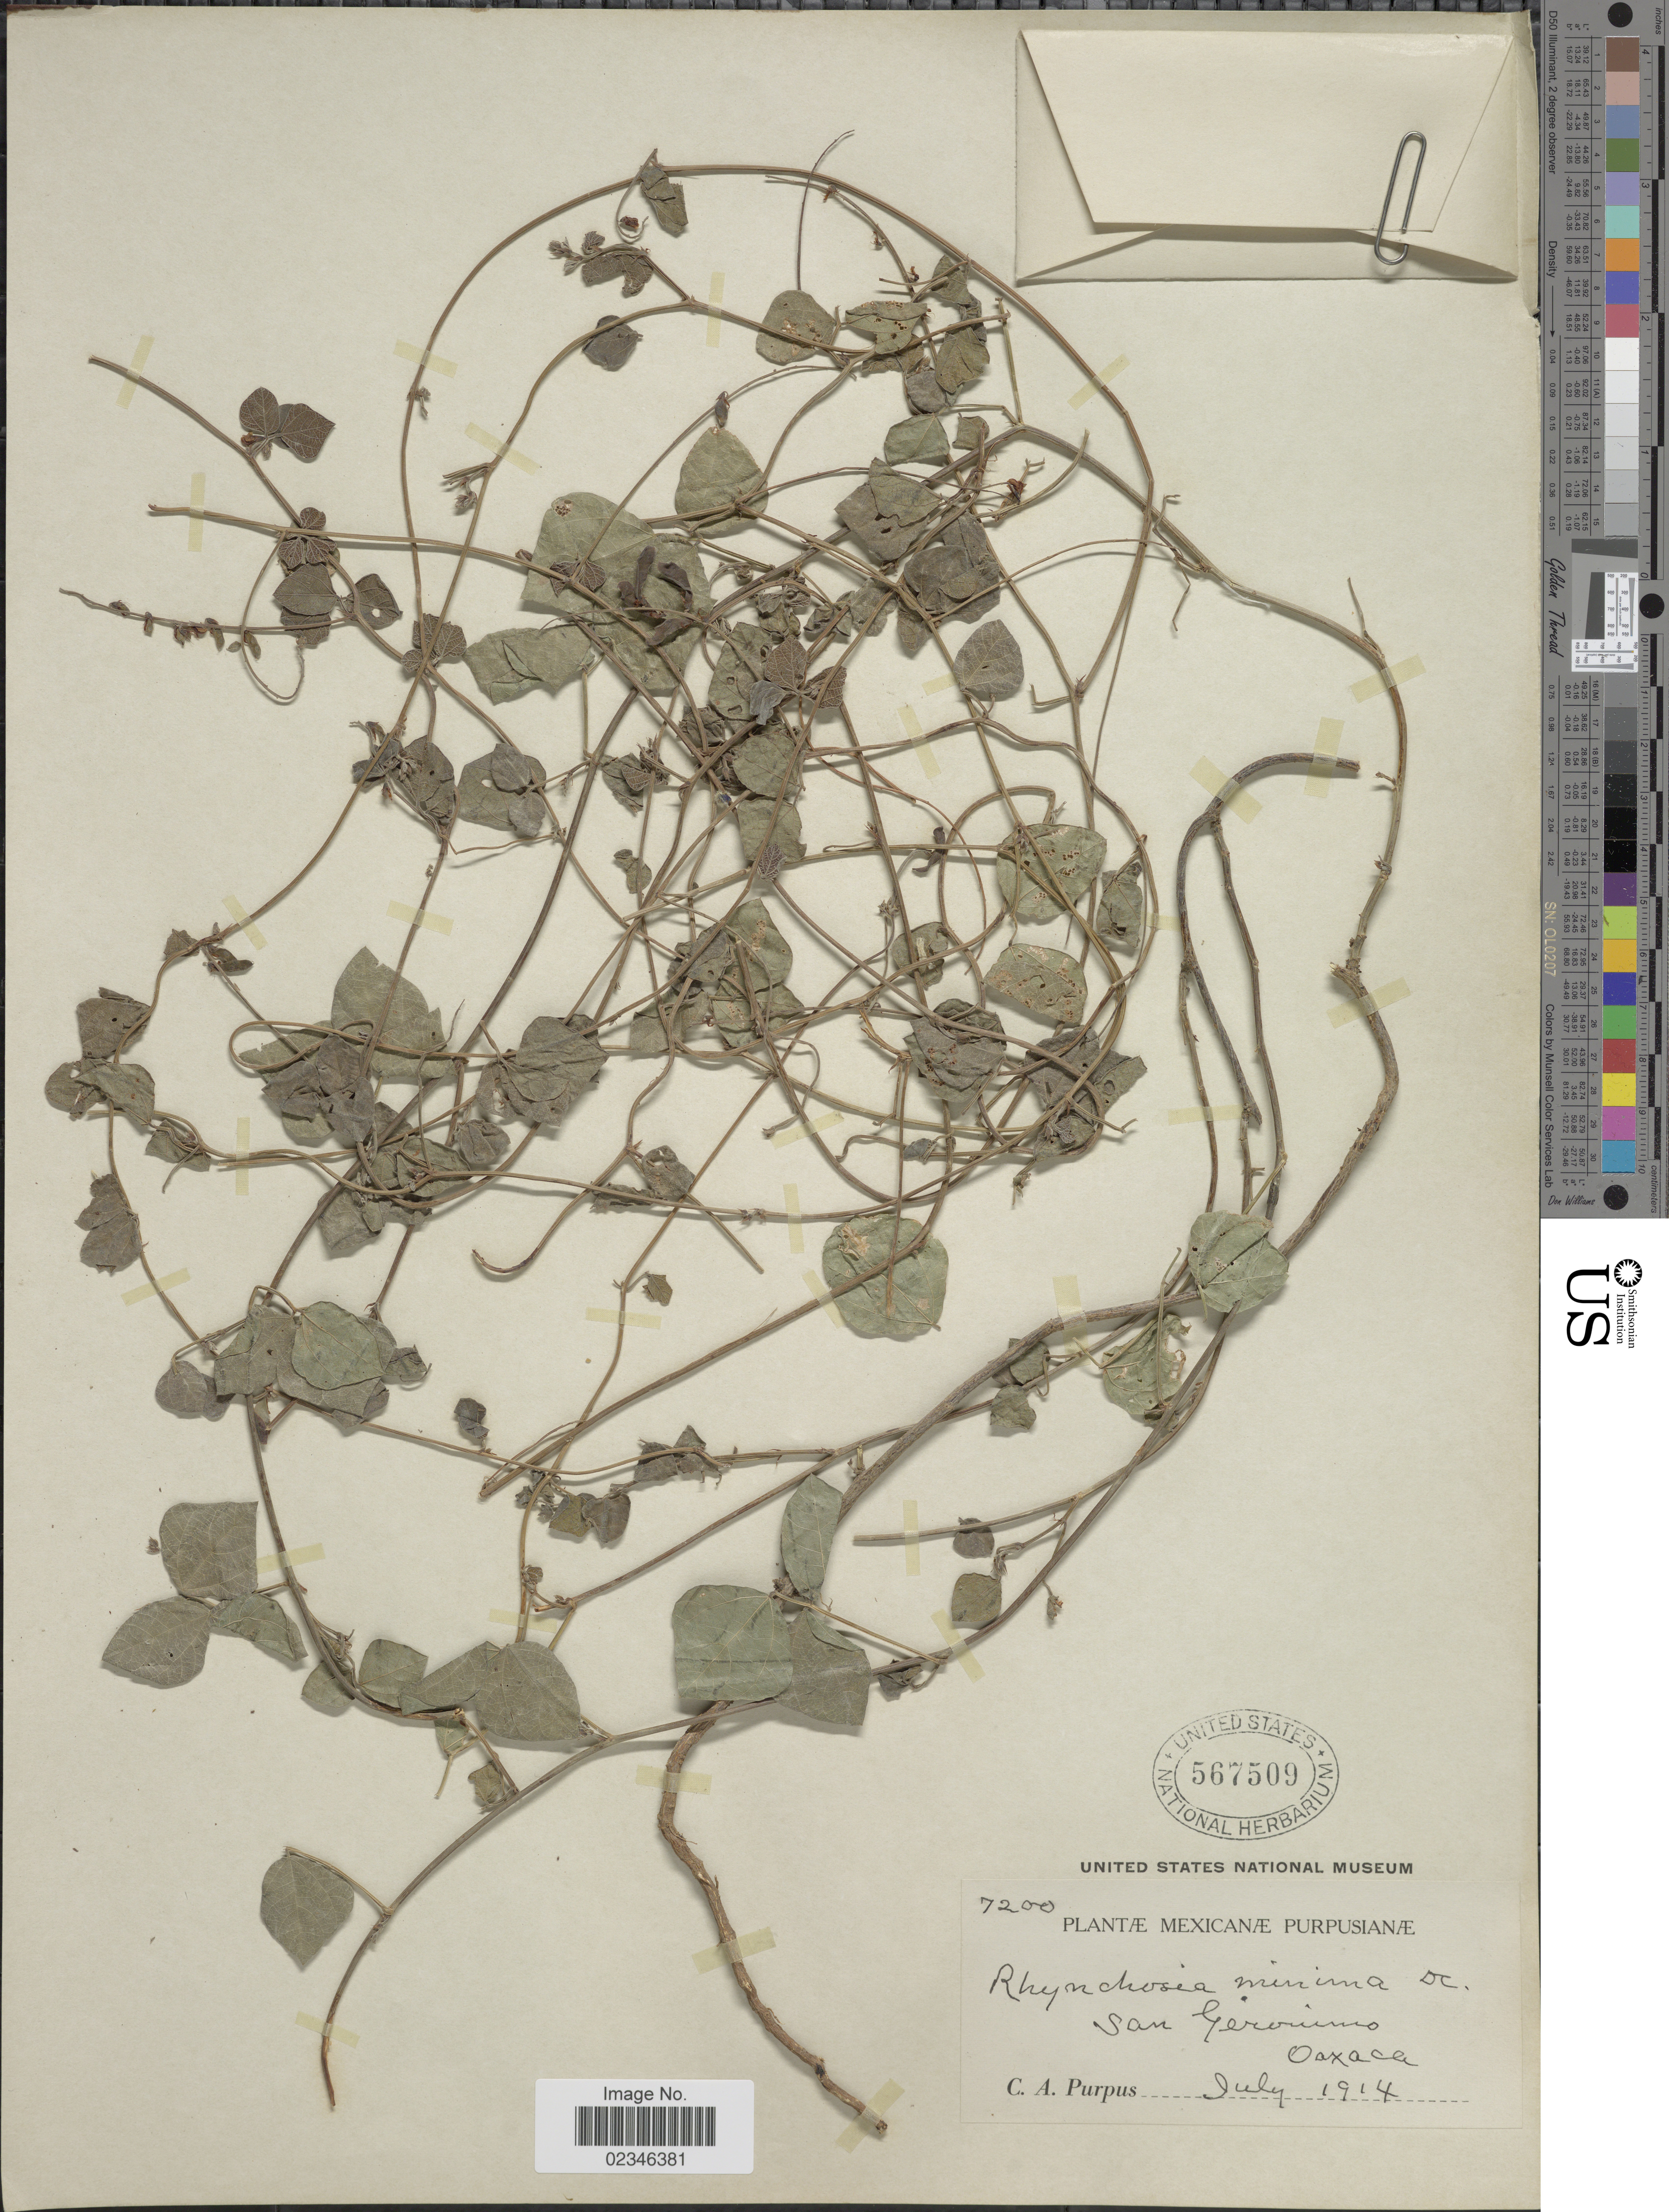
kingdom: Plantae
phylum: Tracheophyta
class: Magnoliopsida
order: Fabales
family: Fabaceae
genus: Rhynchosia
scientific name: Rhynchosia minima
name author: (L.) DC.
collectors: C. A. Purpus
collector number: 7200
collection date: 1914-07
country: Mexico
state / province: Oaxaca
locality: San Geronimo. Oaxaca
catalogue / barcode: US 567509